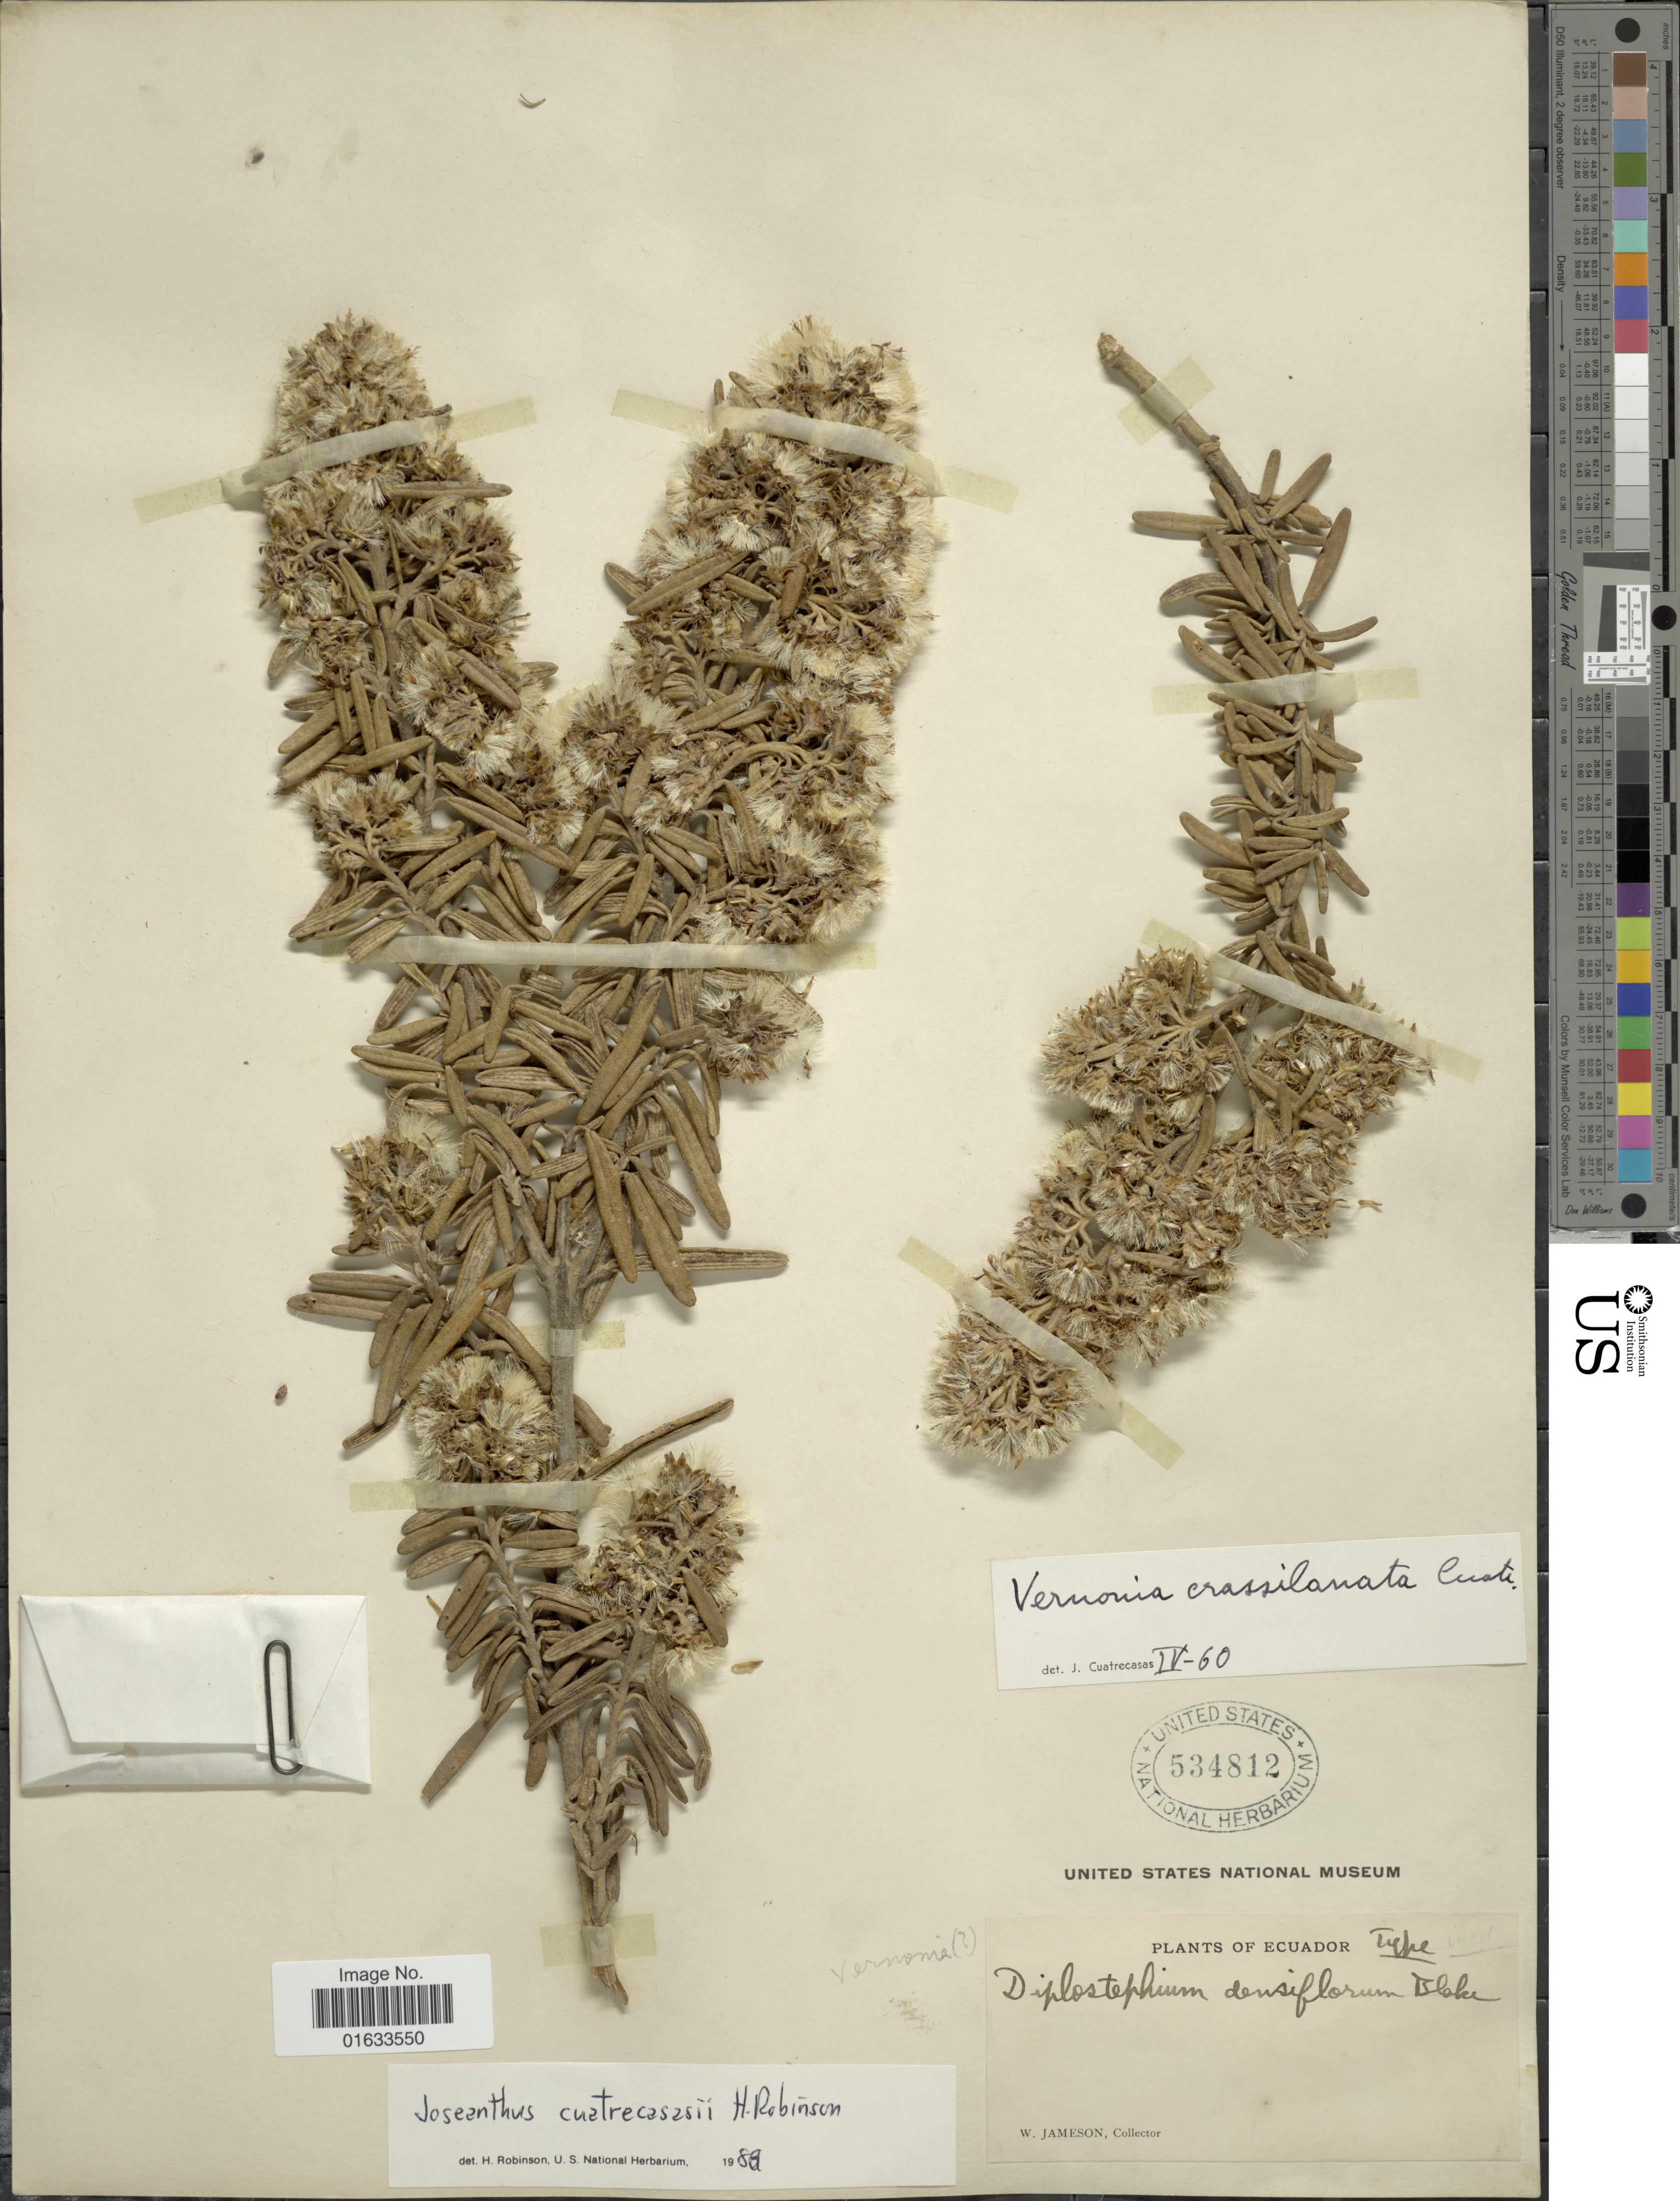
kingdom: Plantae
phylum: Tracheophyta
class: Magnoliopsida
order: Asterales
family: Asteraceae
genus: Joseanthus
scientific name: Joseanthus cuatrecasasii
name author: H. Rob.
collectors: W. Jameson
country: Ecuador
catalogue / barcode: US 534812